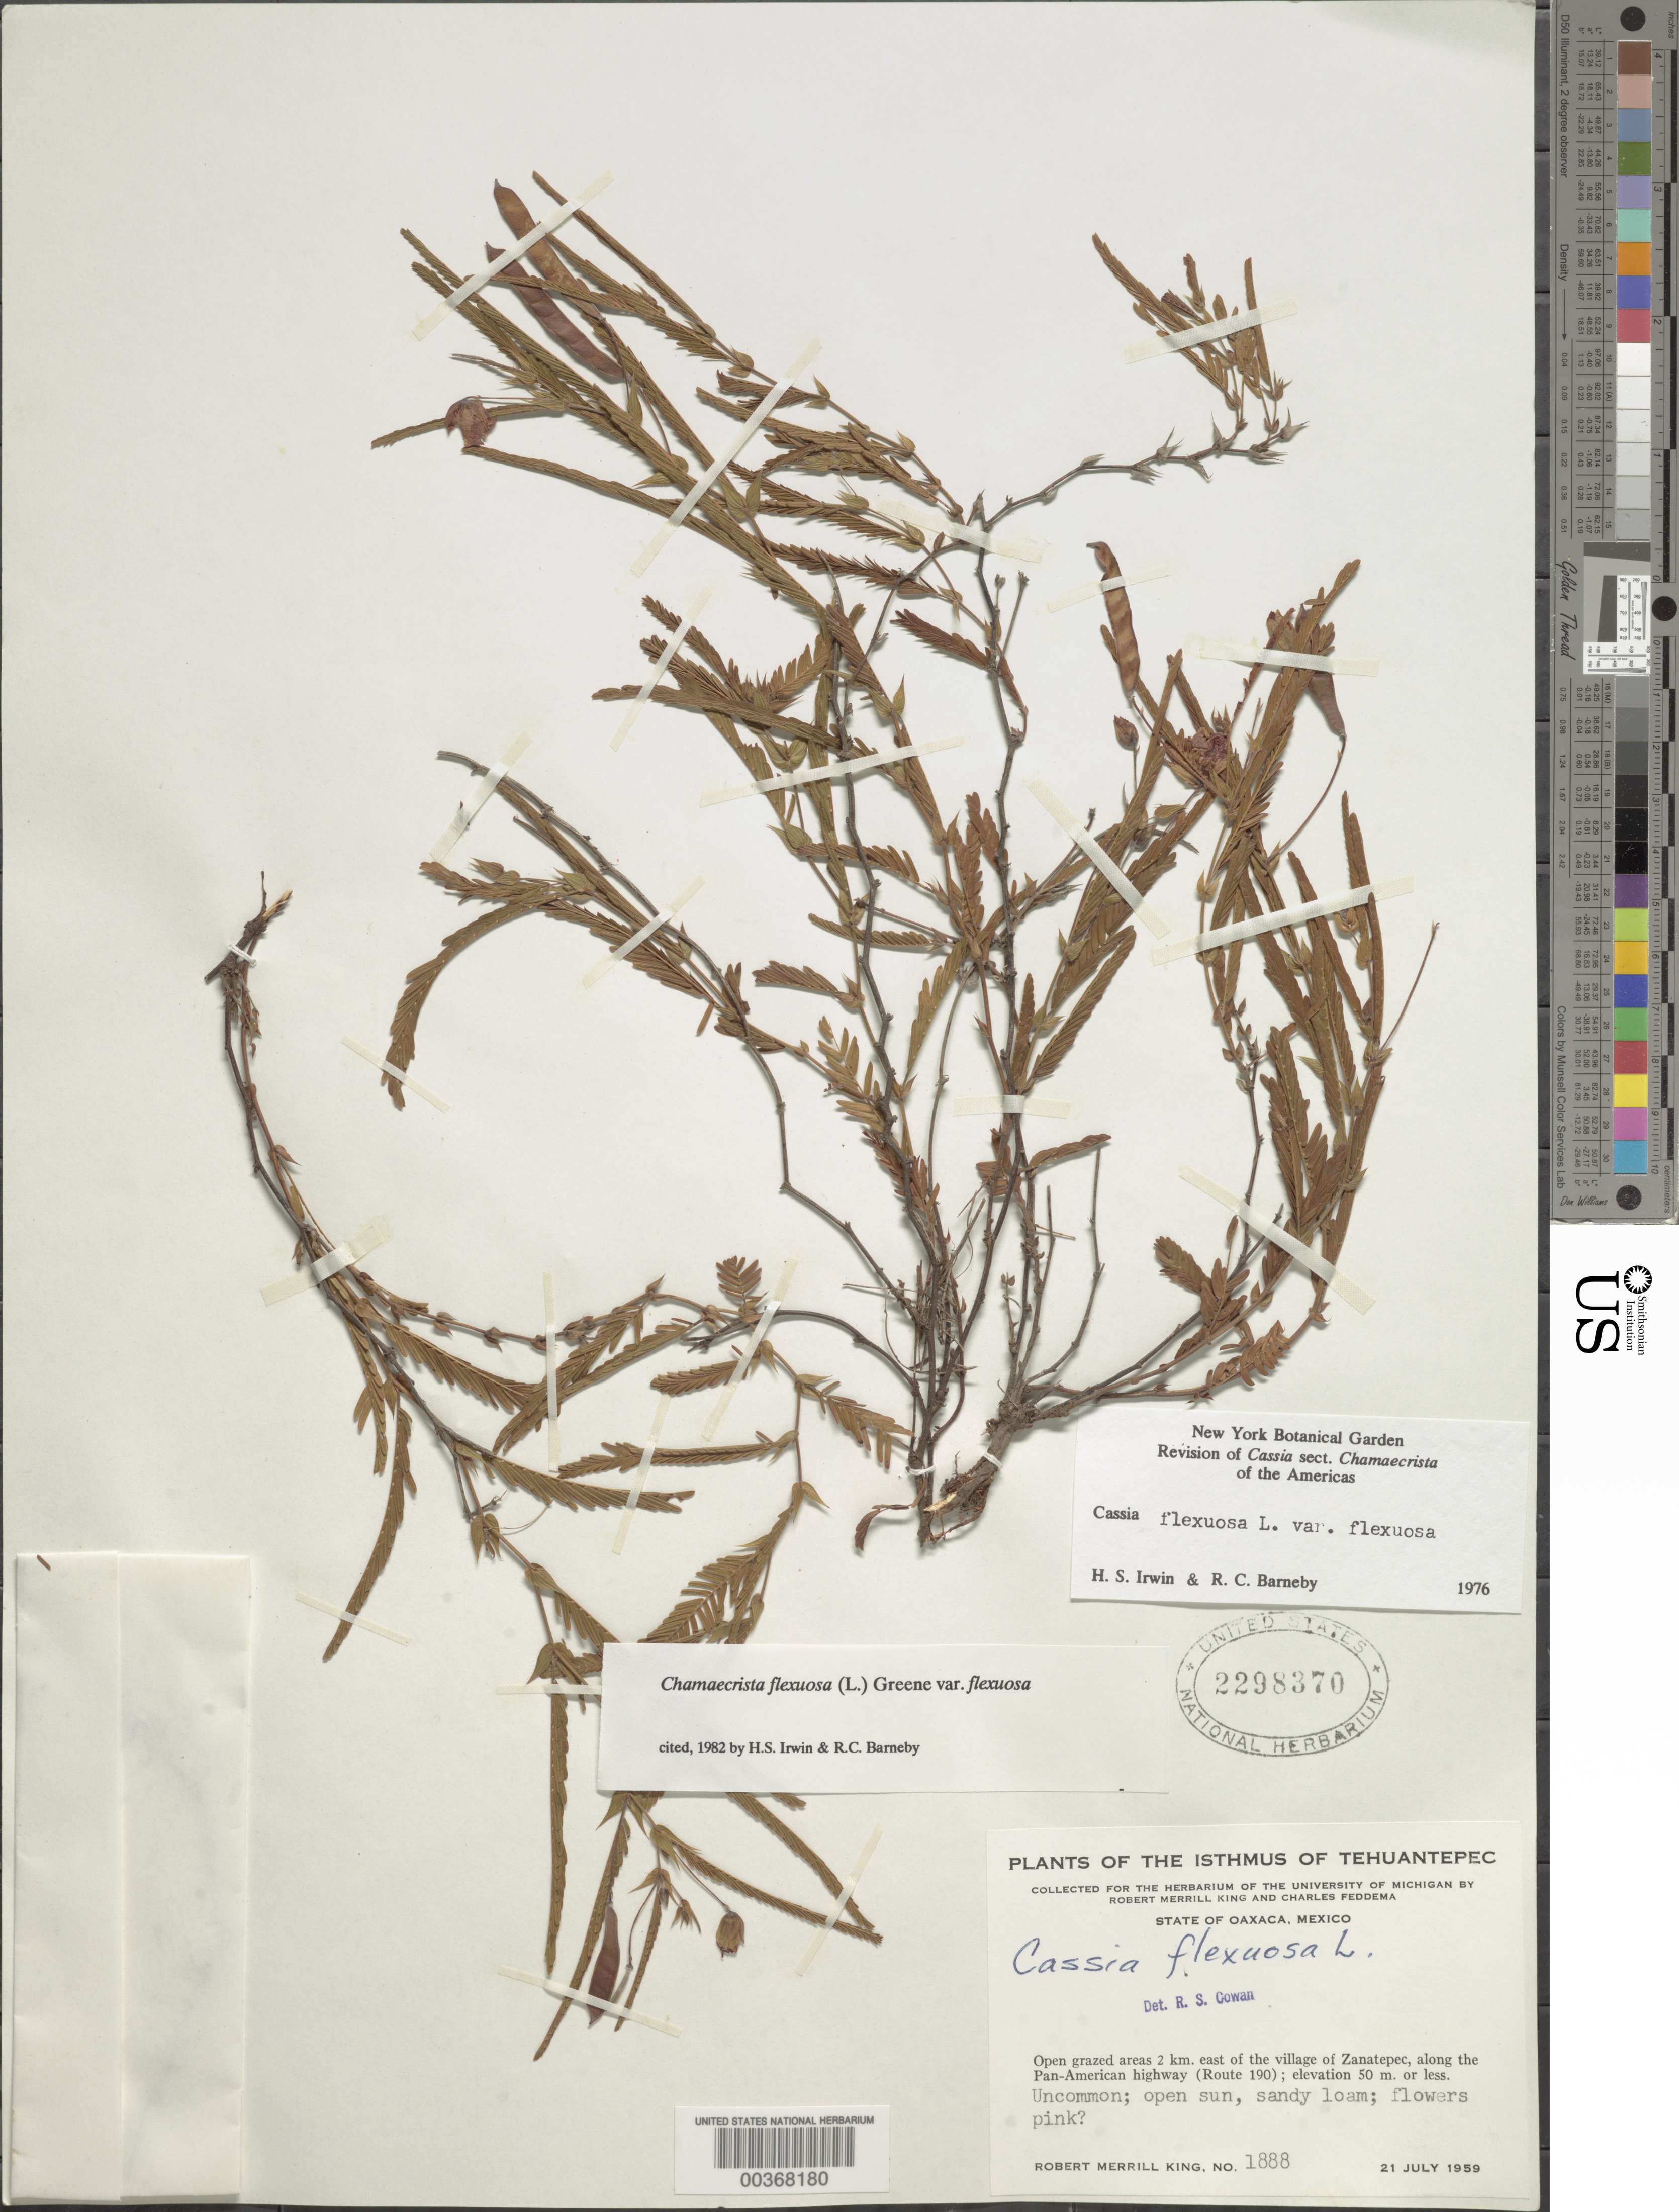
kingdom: Plantae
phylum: Tracheophyta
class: Magnoliopsida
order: Fabales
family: Fabaceae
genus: Chamaecrista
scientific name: Chamaecrista flexuosa var. flexuosa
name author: (L.) Greene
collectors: R. M. King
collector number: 1888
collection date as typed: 21 Jul 1959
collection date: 1959-07-21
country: Mexico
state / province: Oaxaca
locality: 2 km E of the village of Zanatepec, along the Pan-American highway, route 190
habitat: Open grazed areas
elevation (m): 50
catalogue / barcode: US 2298370